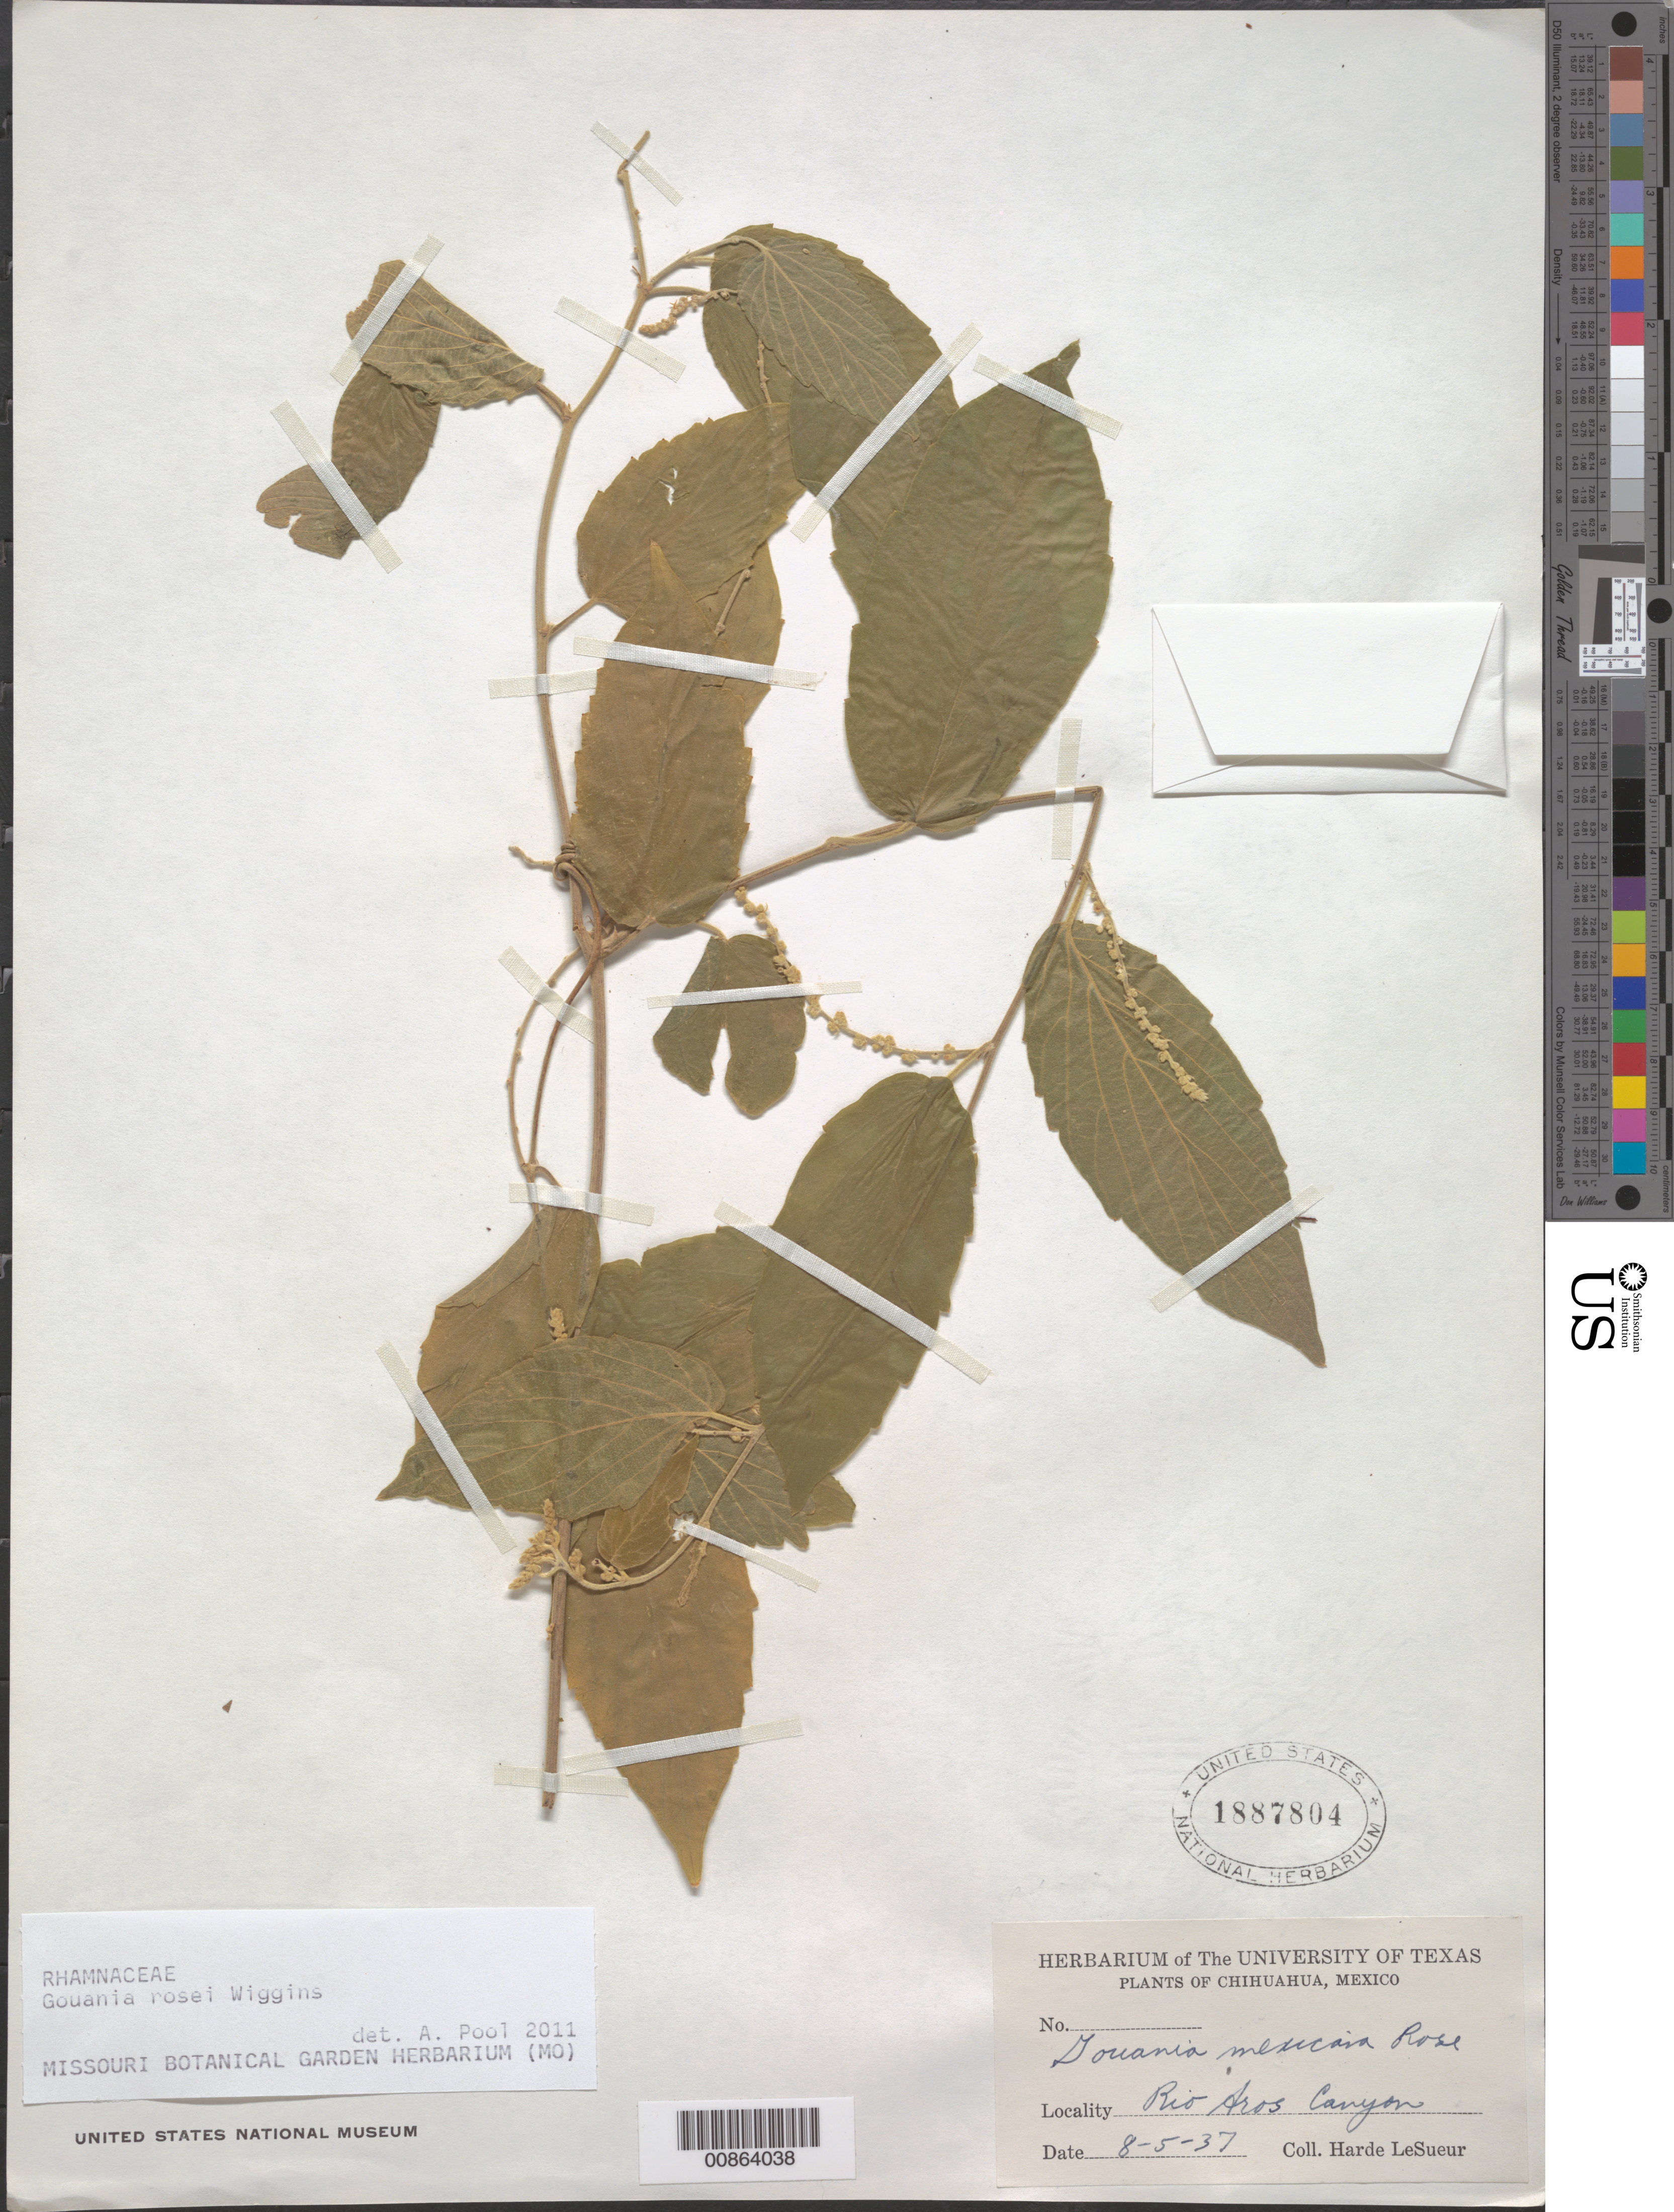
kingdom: Plantae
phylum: Tracheophyta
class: Magnoliopsida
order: Rosales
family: Rhamnaceae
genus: Gouania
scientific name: Gouania rosei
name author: Wiggins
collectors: D. H. LeSueur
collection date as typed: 05 Aug 1937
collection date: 1937-08-05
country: Mexico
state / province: Chihuahua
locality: Río Aros Canyon.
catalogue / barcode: US 1887804